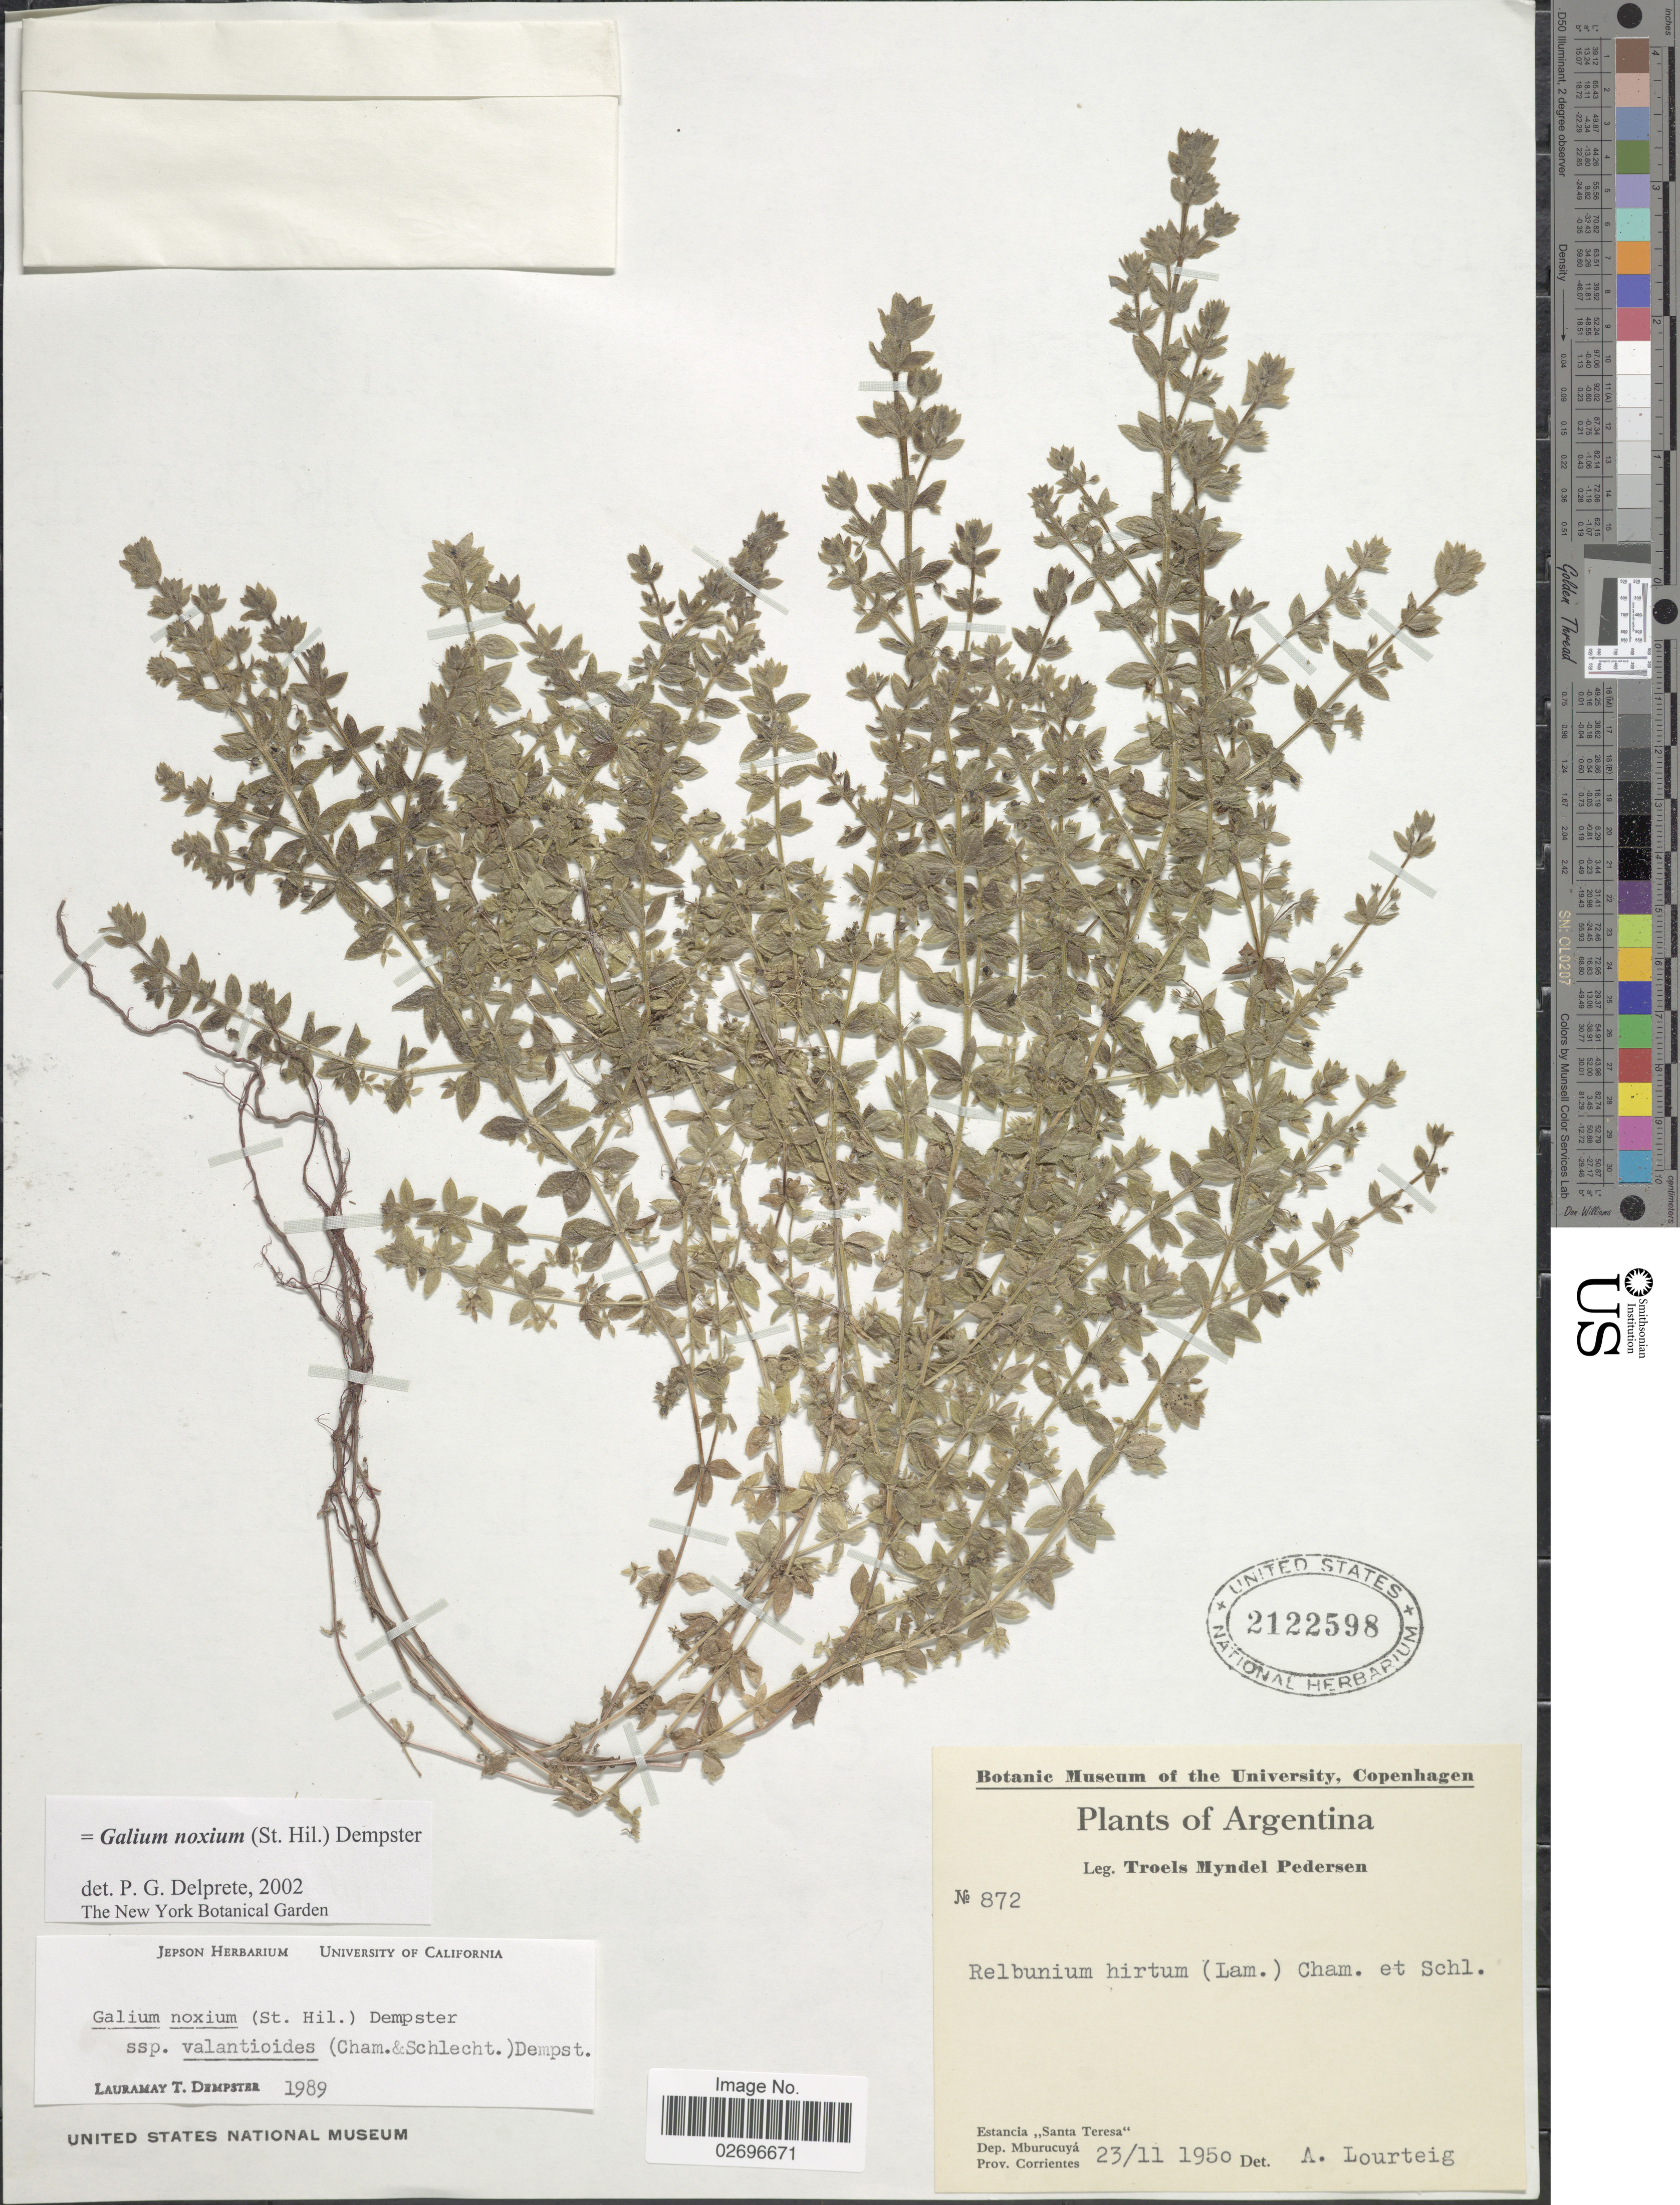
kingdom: Plantae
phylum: Tracheophyta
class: Magnoliopsida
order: Gentianales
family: Rubiaceae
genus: Galium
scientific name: Galium noxium subsp. valantioides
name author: (Cham. & Schltdl.) Dempster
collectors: T. Pederson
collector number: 872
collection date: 1950-11-23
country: Argentina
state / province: Corrientes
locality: Estancia ,,Santa Teresa', Dept. Mburucuyá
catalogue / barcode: US 2122598